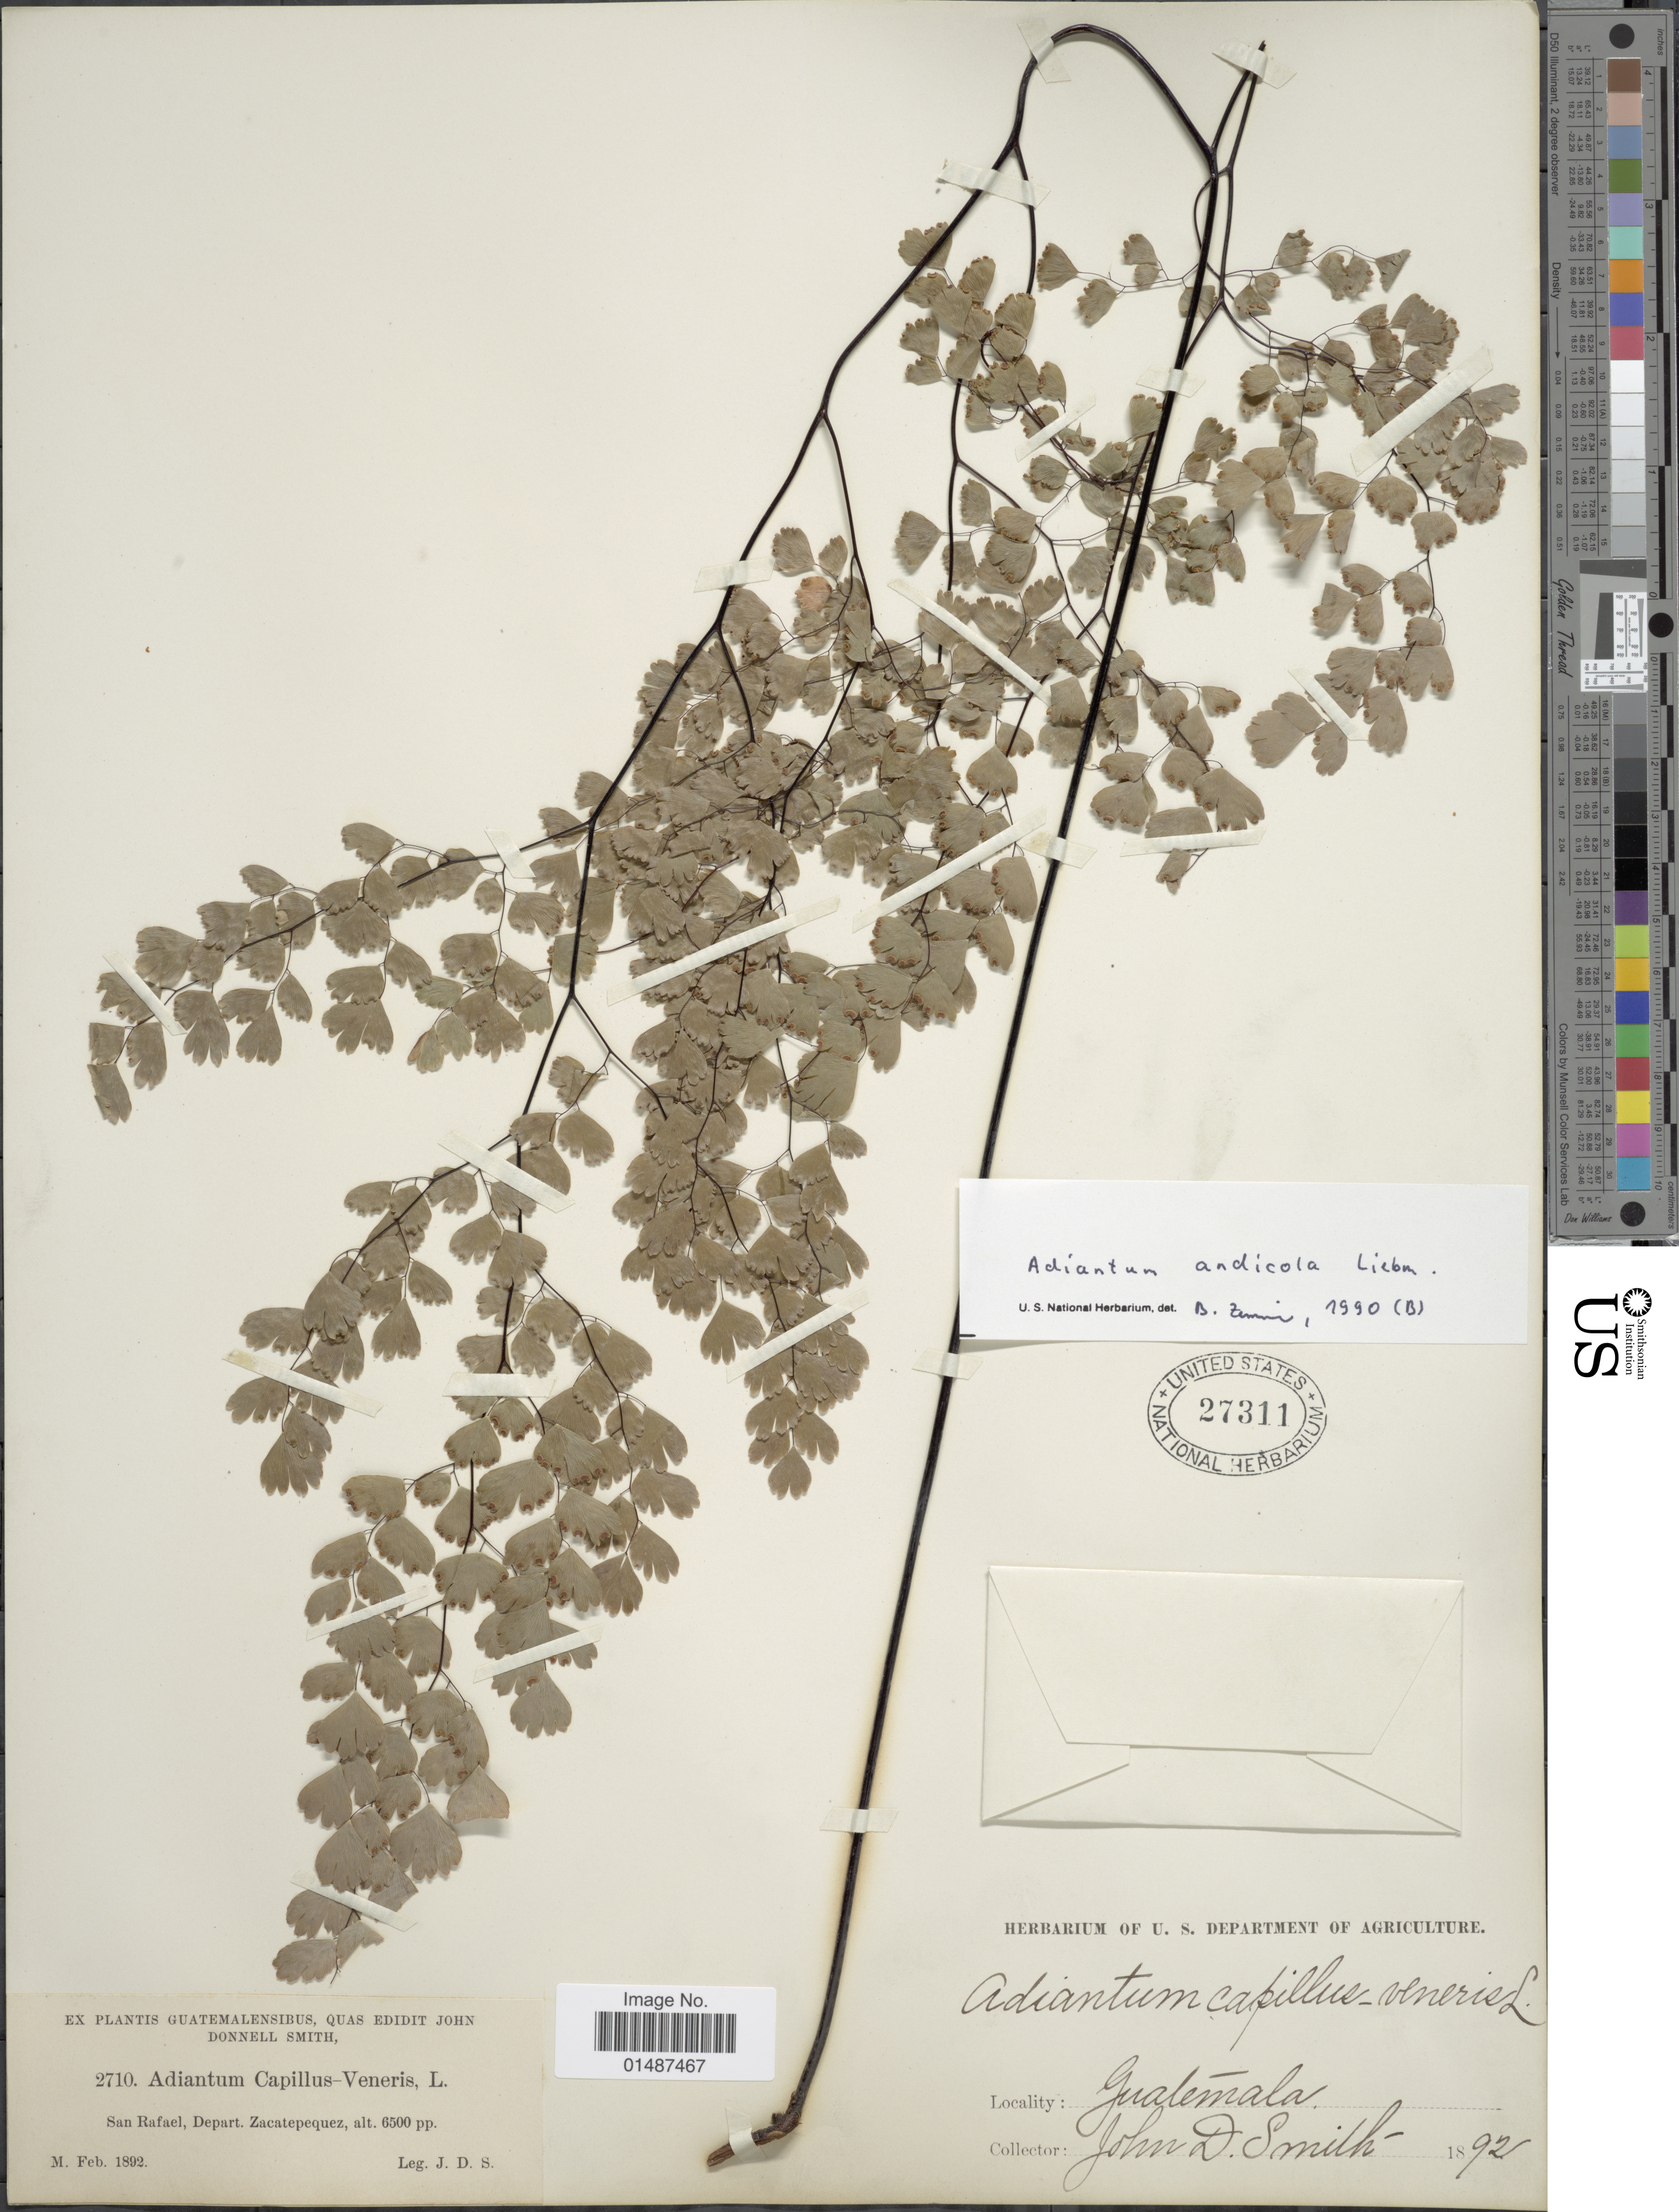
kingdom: Plantae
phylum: Tracheophyta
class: Polypodiopsida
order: Polypodiales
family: Pteridaceae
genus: Adiantum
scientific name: Adiantum andicola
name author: Liebm.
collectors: J. Donnell Smith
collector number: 2710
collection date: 1892-02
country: Guatemala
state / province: Sacatepéquez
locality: San Rafael.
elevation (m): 1981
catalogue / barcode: US 27311